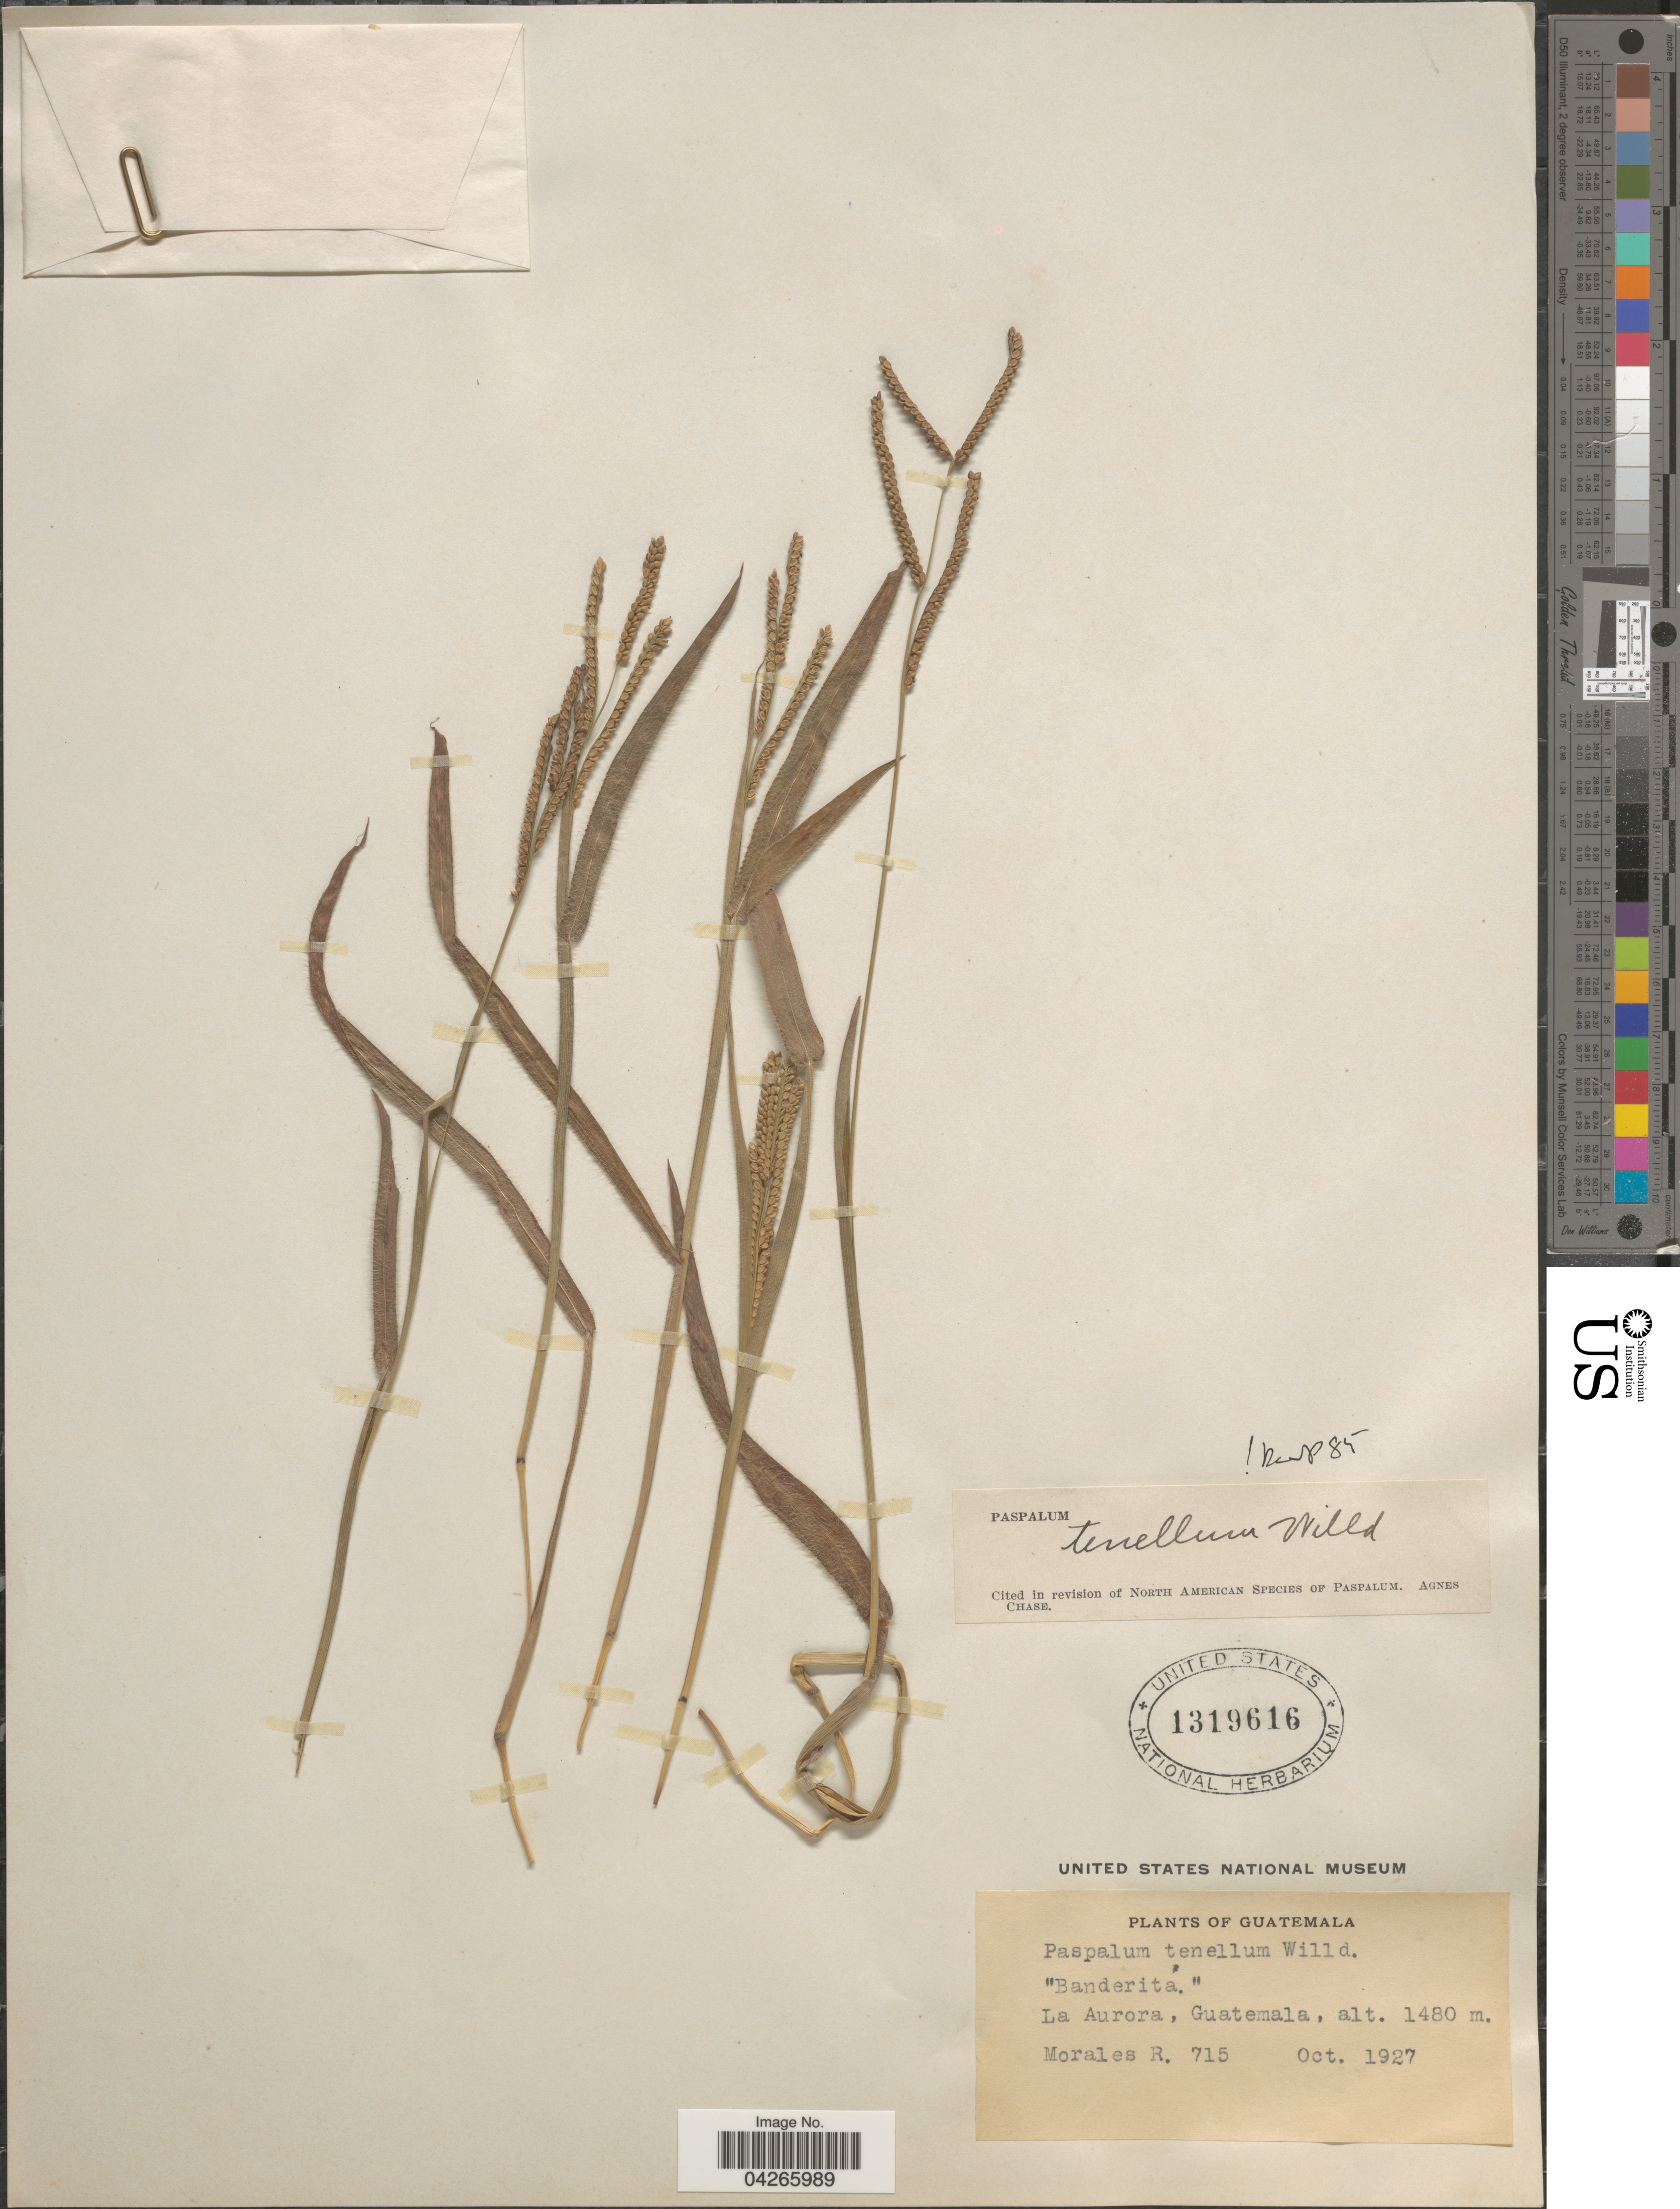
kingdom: Plantae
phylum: Tracheophyta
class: Liliopsida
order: Poales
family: Poaceae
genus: Paspalum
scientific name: Paspalum tenellum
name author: Willd.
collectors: R. Morales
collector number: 715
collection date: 1927-10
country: Guatemala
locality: La Aurora.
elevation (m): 1480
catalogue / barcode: US 1319616